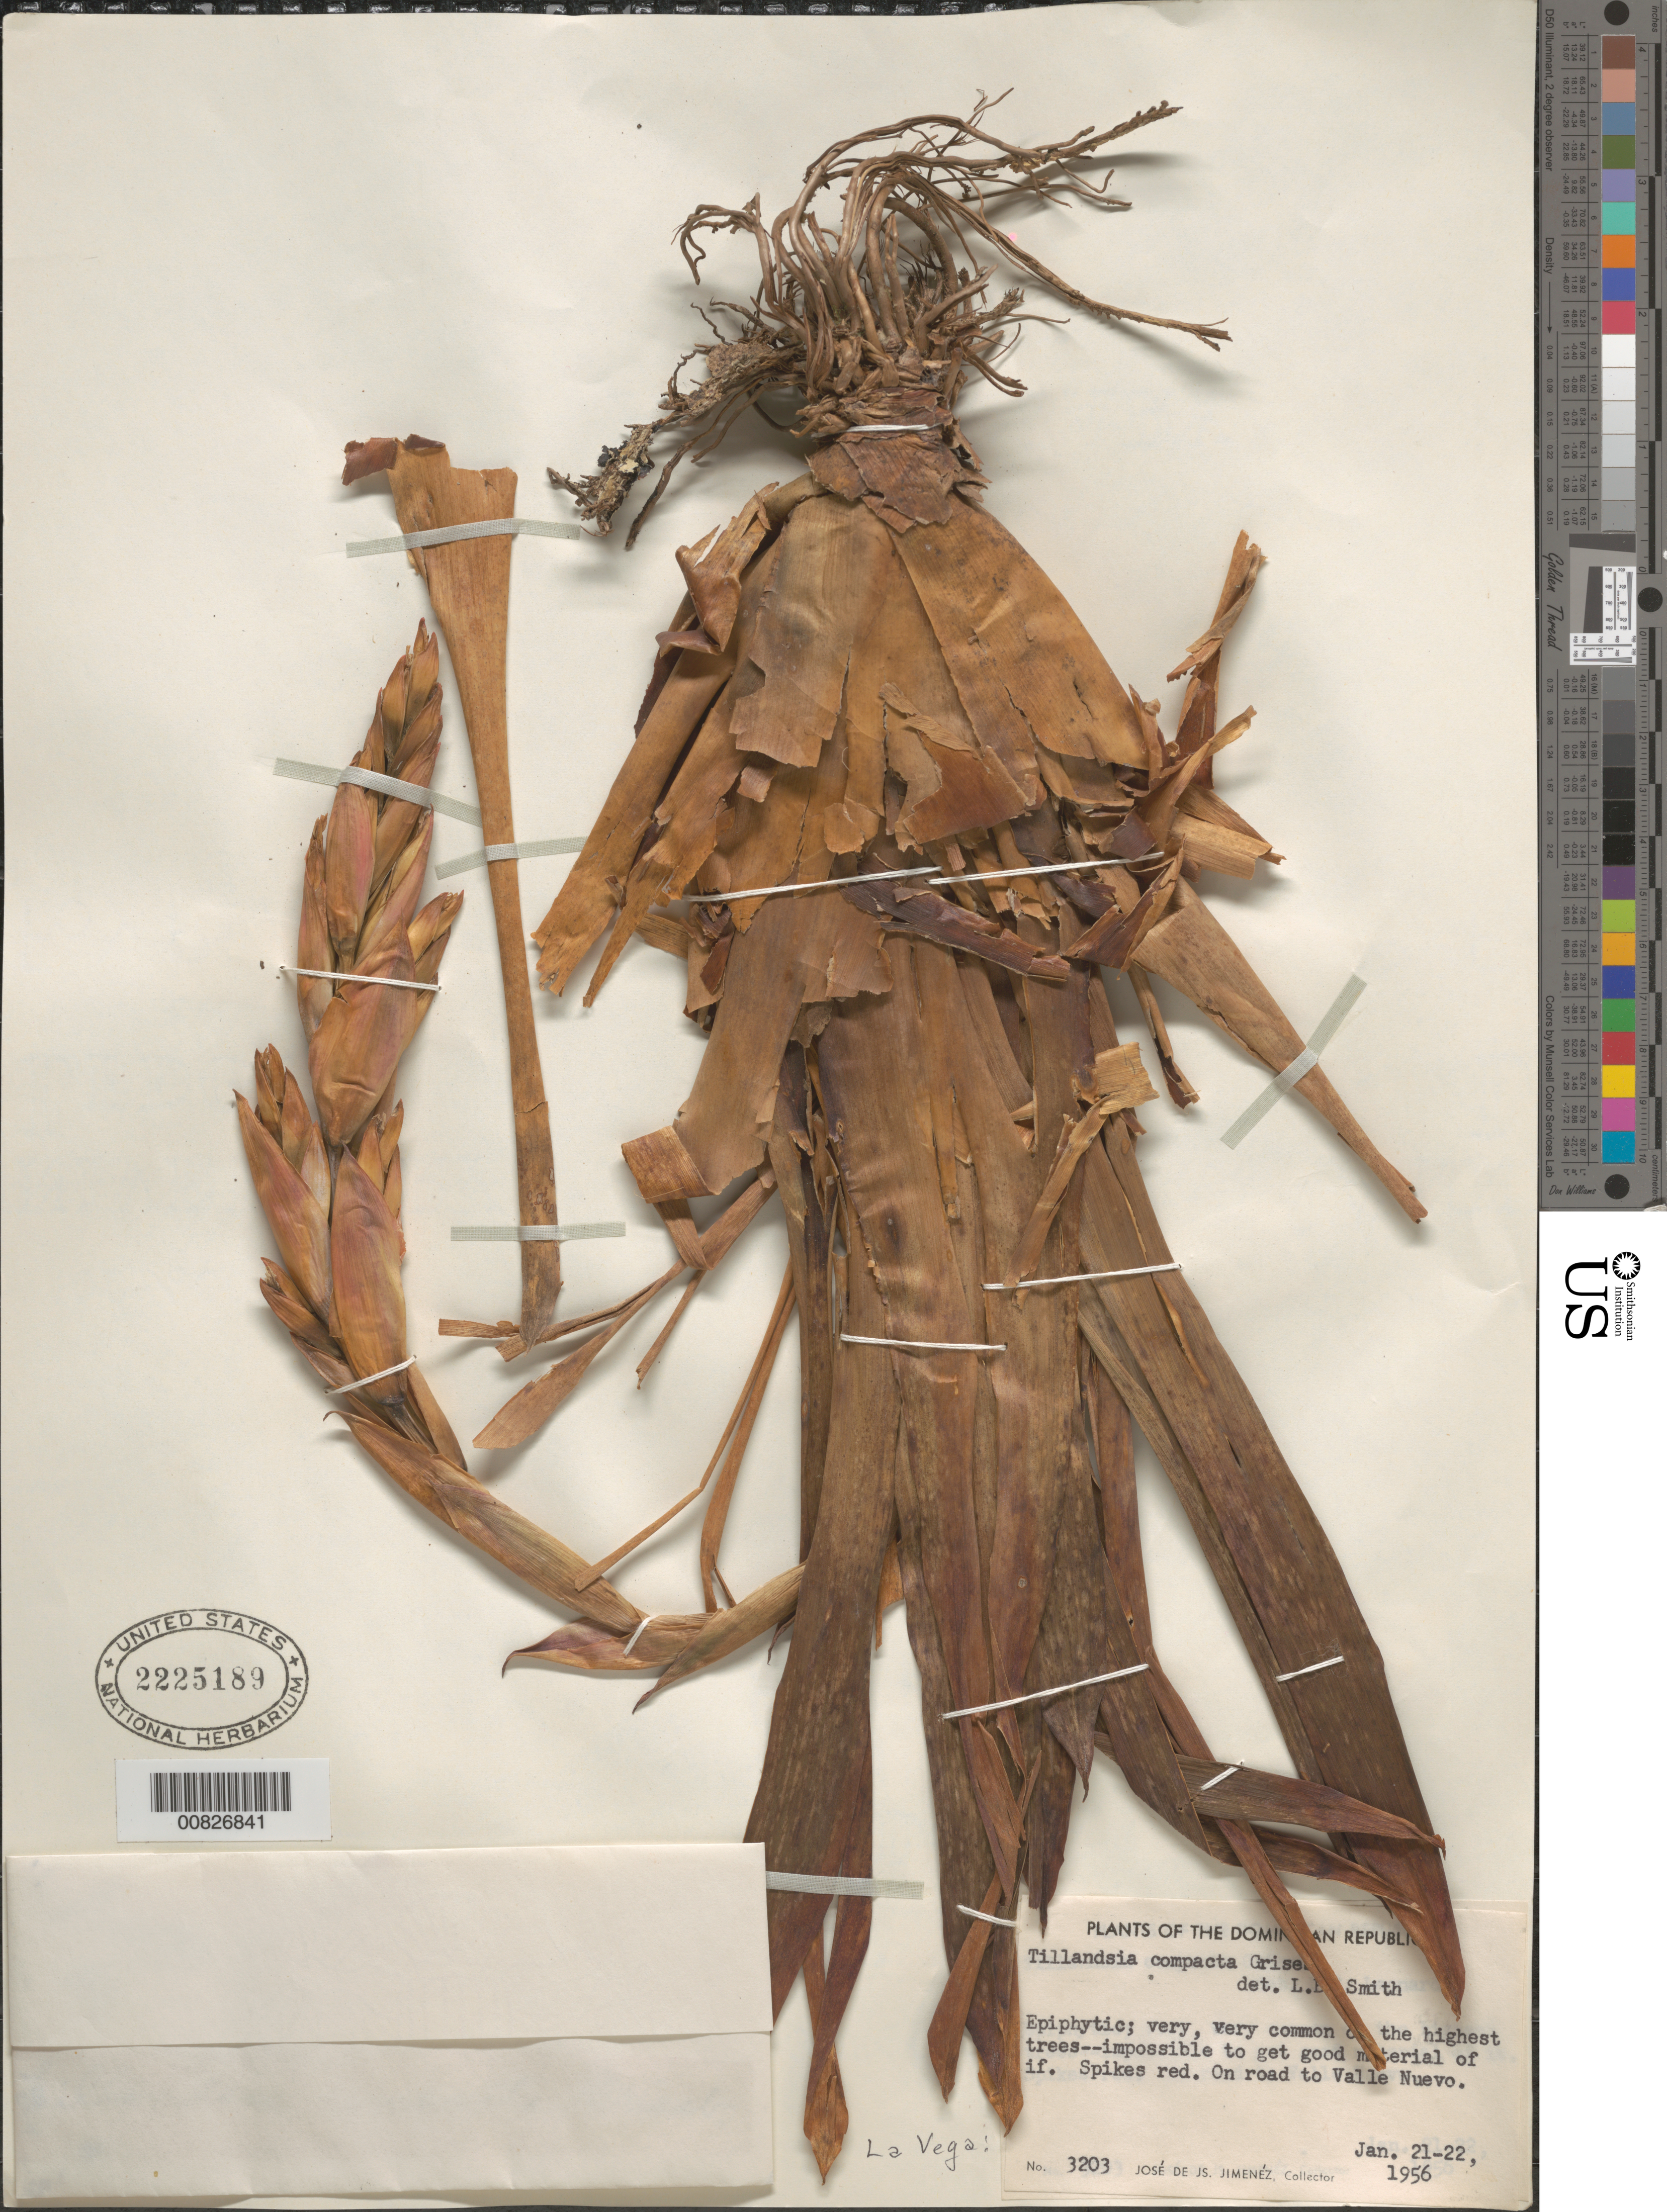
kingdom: Plantae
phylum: Tracheophyta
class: Liliopsida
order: Poales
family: Bromeliaceae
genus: Tillandsia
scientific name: Tillandsia compacta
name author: Griseb.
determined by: Smith, Lyman B., (US), NMNH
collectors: J. J. Jiménez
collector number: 3203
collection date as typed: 21 Jan 1956 to 22 Jan 1956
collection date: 1956-01-21/1956-01-22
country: Dominican Republic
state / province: La Vega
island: Hispaniola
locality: On road to Valle Nuevo.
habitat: Very common in highest trees.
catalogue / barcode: US 2225189